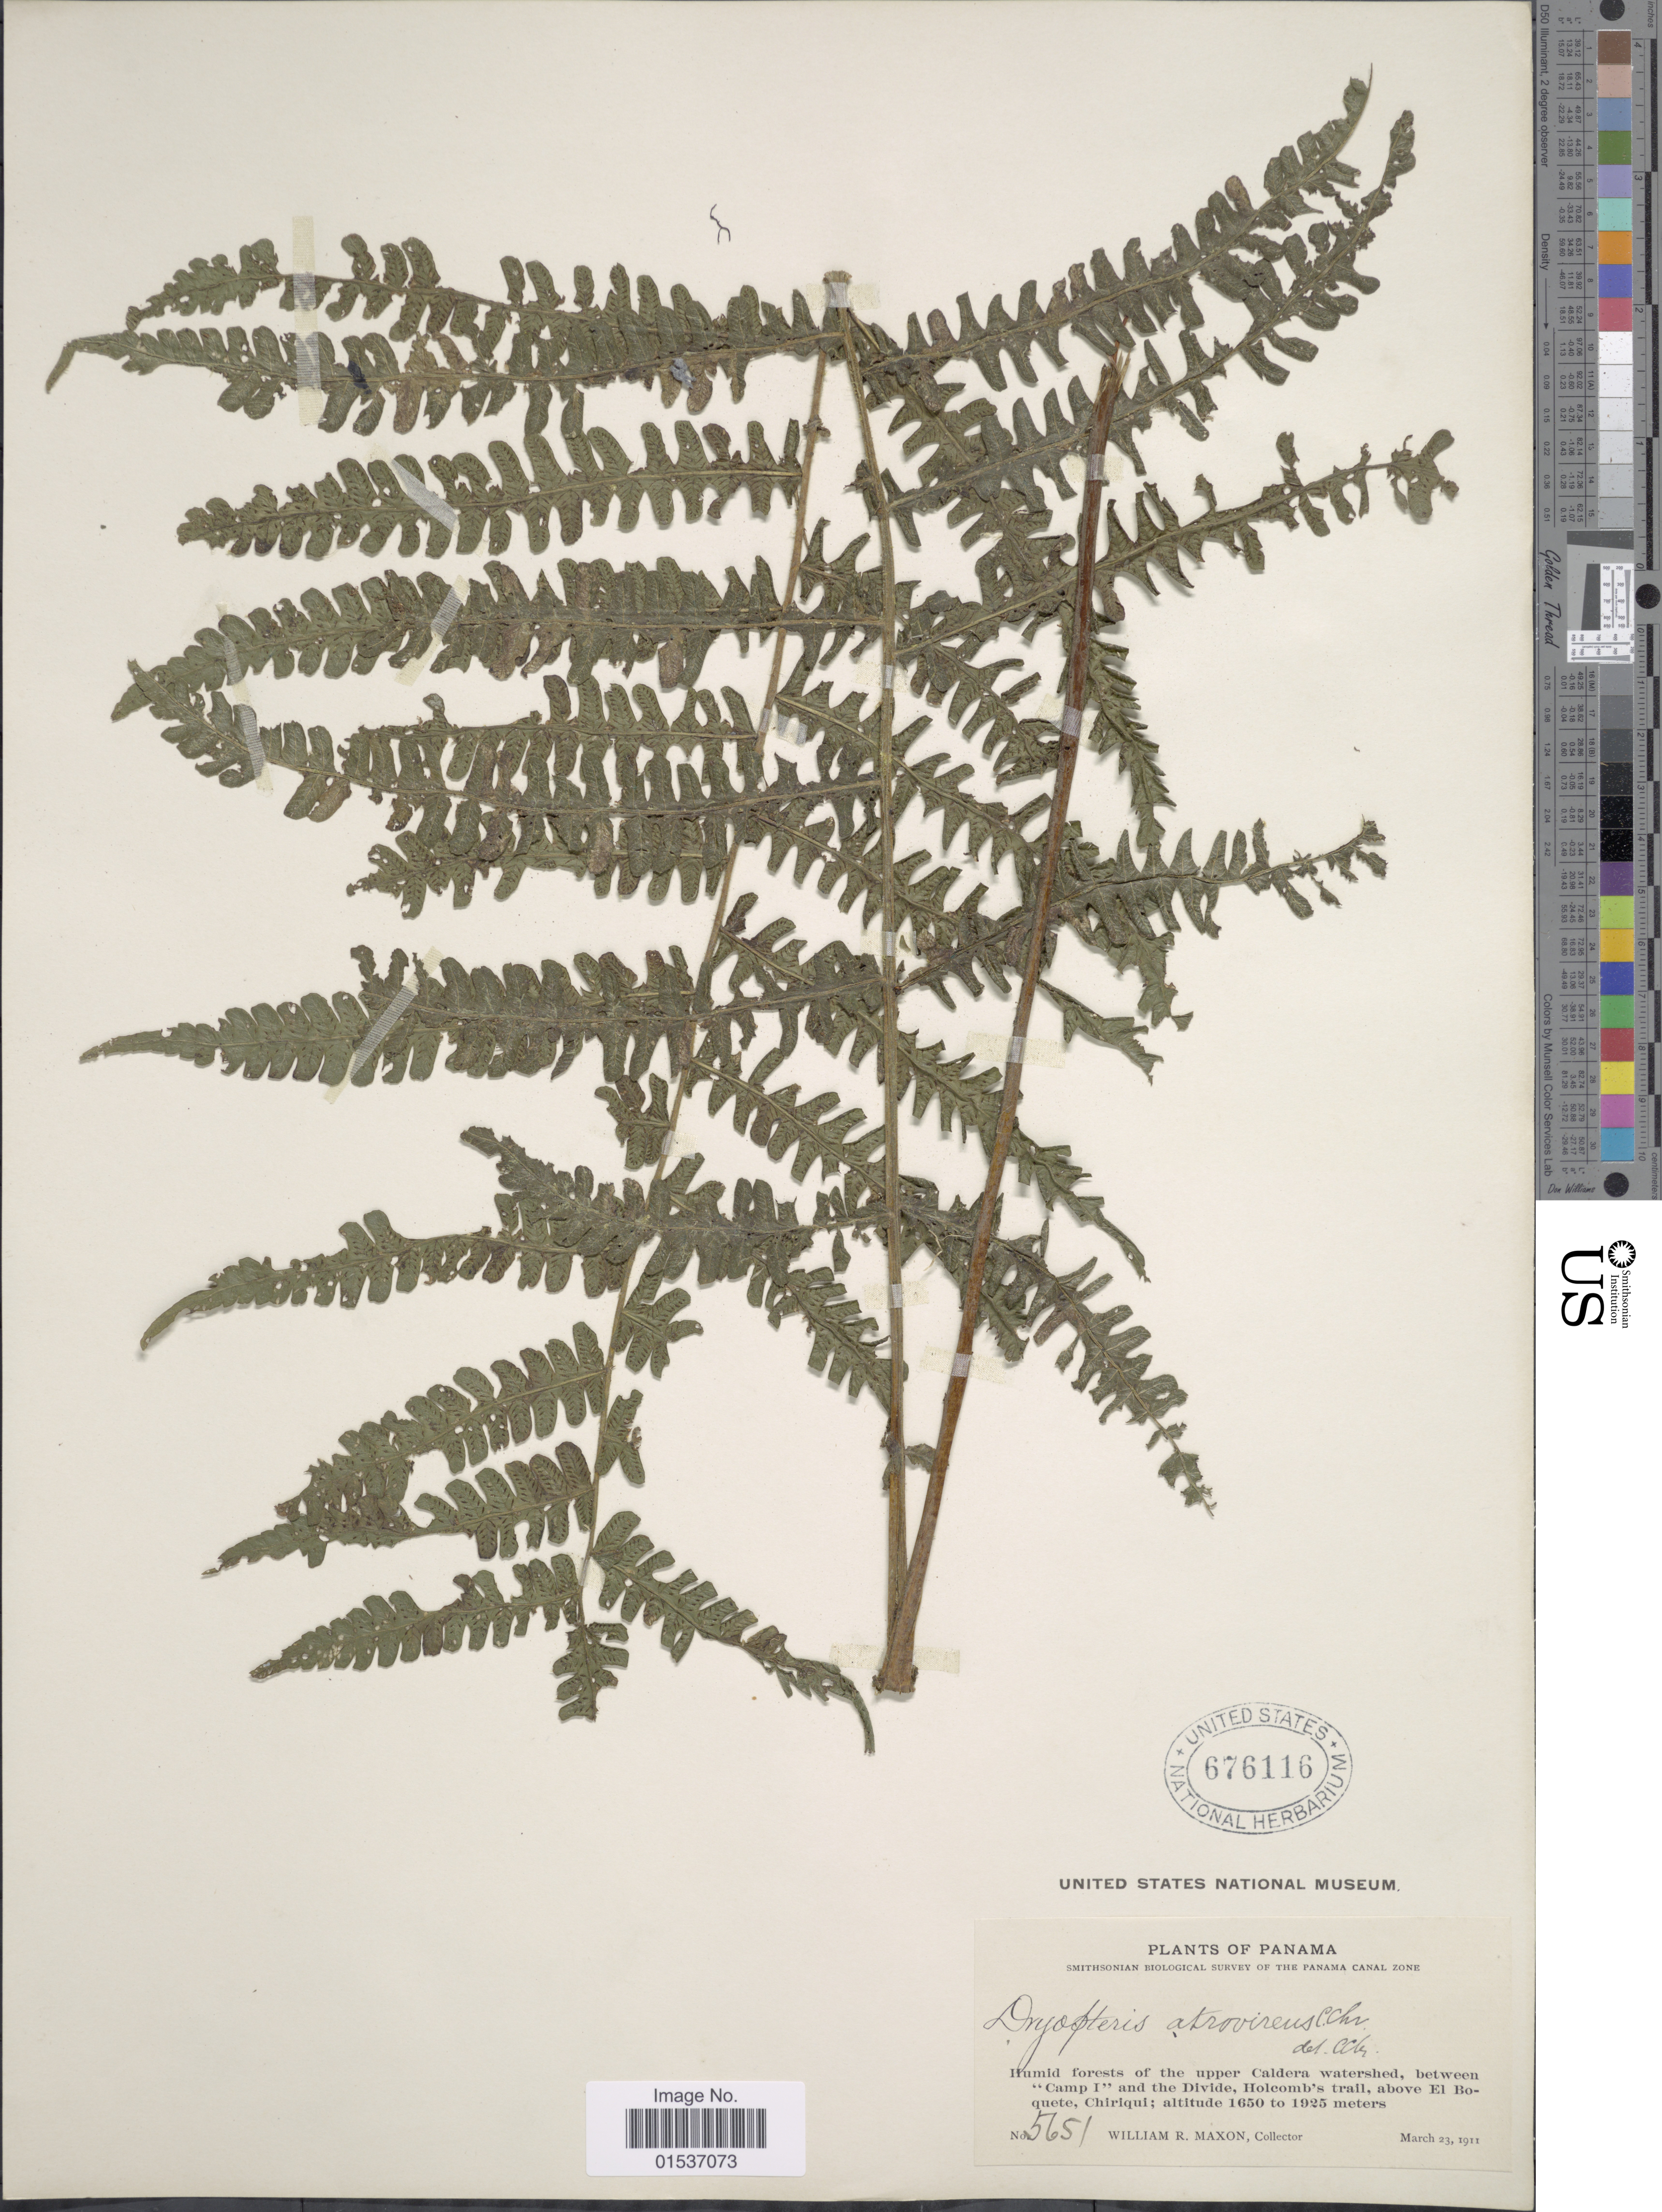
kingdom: Plantae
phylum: Tracheophyta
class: Polypodiopsida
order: Polypodiales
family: Thelypteridaceae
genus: Thelypteris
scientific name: Thelypteris atrovirens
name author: (C. Chr.) C.F. Reed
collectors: W. R. Maxon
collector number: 5651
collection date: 1911-03-23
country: Panama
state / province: Chiriqui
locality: Panama, Humid forests of the upper Caldera watershed, between "Camp I", and the Divide. Holcomb's trail, above El Boquete, Chiriqui.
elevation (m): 1650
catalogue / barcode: US 676116